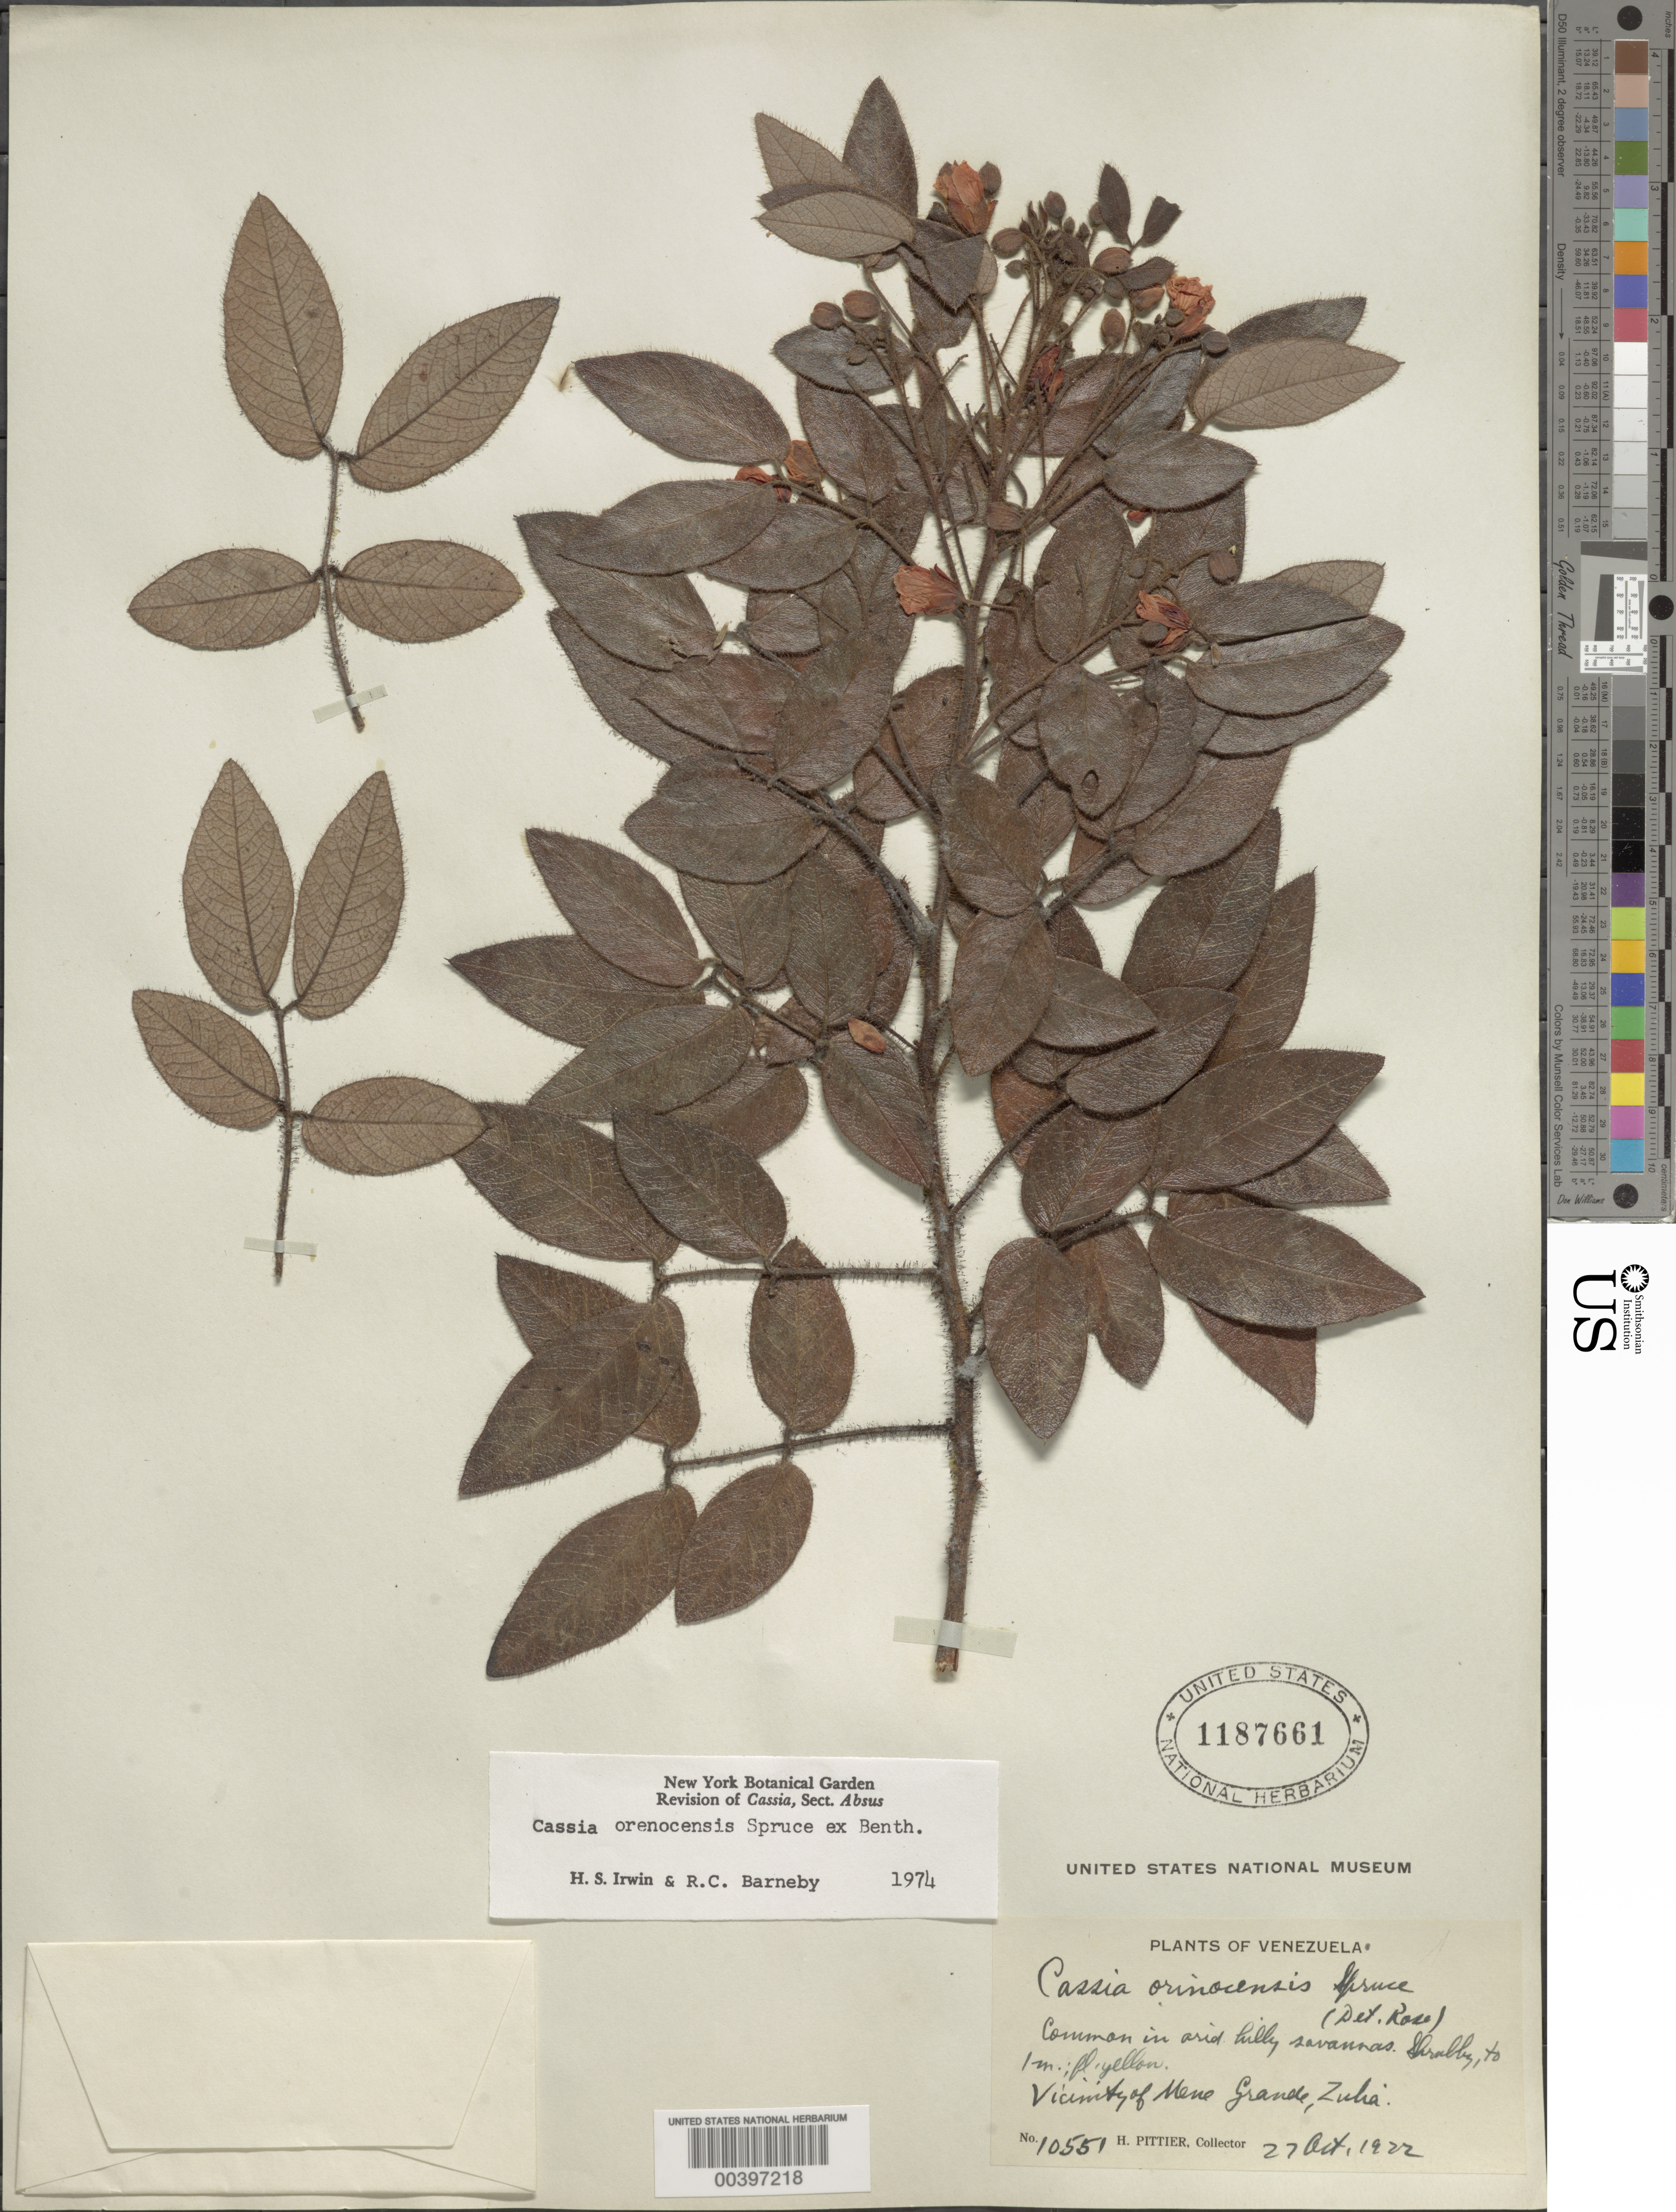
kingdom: Plantae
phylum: Tracheophyta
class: Magnoliopsida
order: Fabales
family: Fabaceae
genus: Chamaecrista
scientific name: Chamaecrista orenocensis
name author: (Spruce ex Benth.) H.S. Irwin & Barneby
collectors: H. F. Pittier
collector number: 10551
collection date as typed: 27 Oct 1922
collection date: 1922-10-27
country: Venezuela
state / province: Zulia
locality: Vicinity of mene grande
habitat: Arid hilly savannas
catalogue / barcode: US 1187661